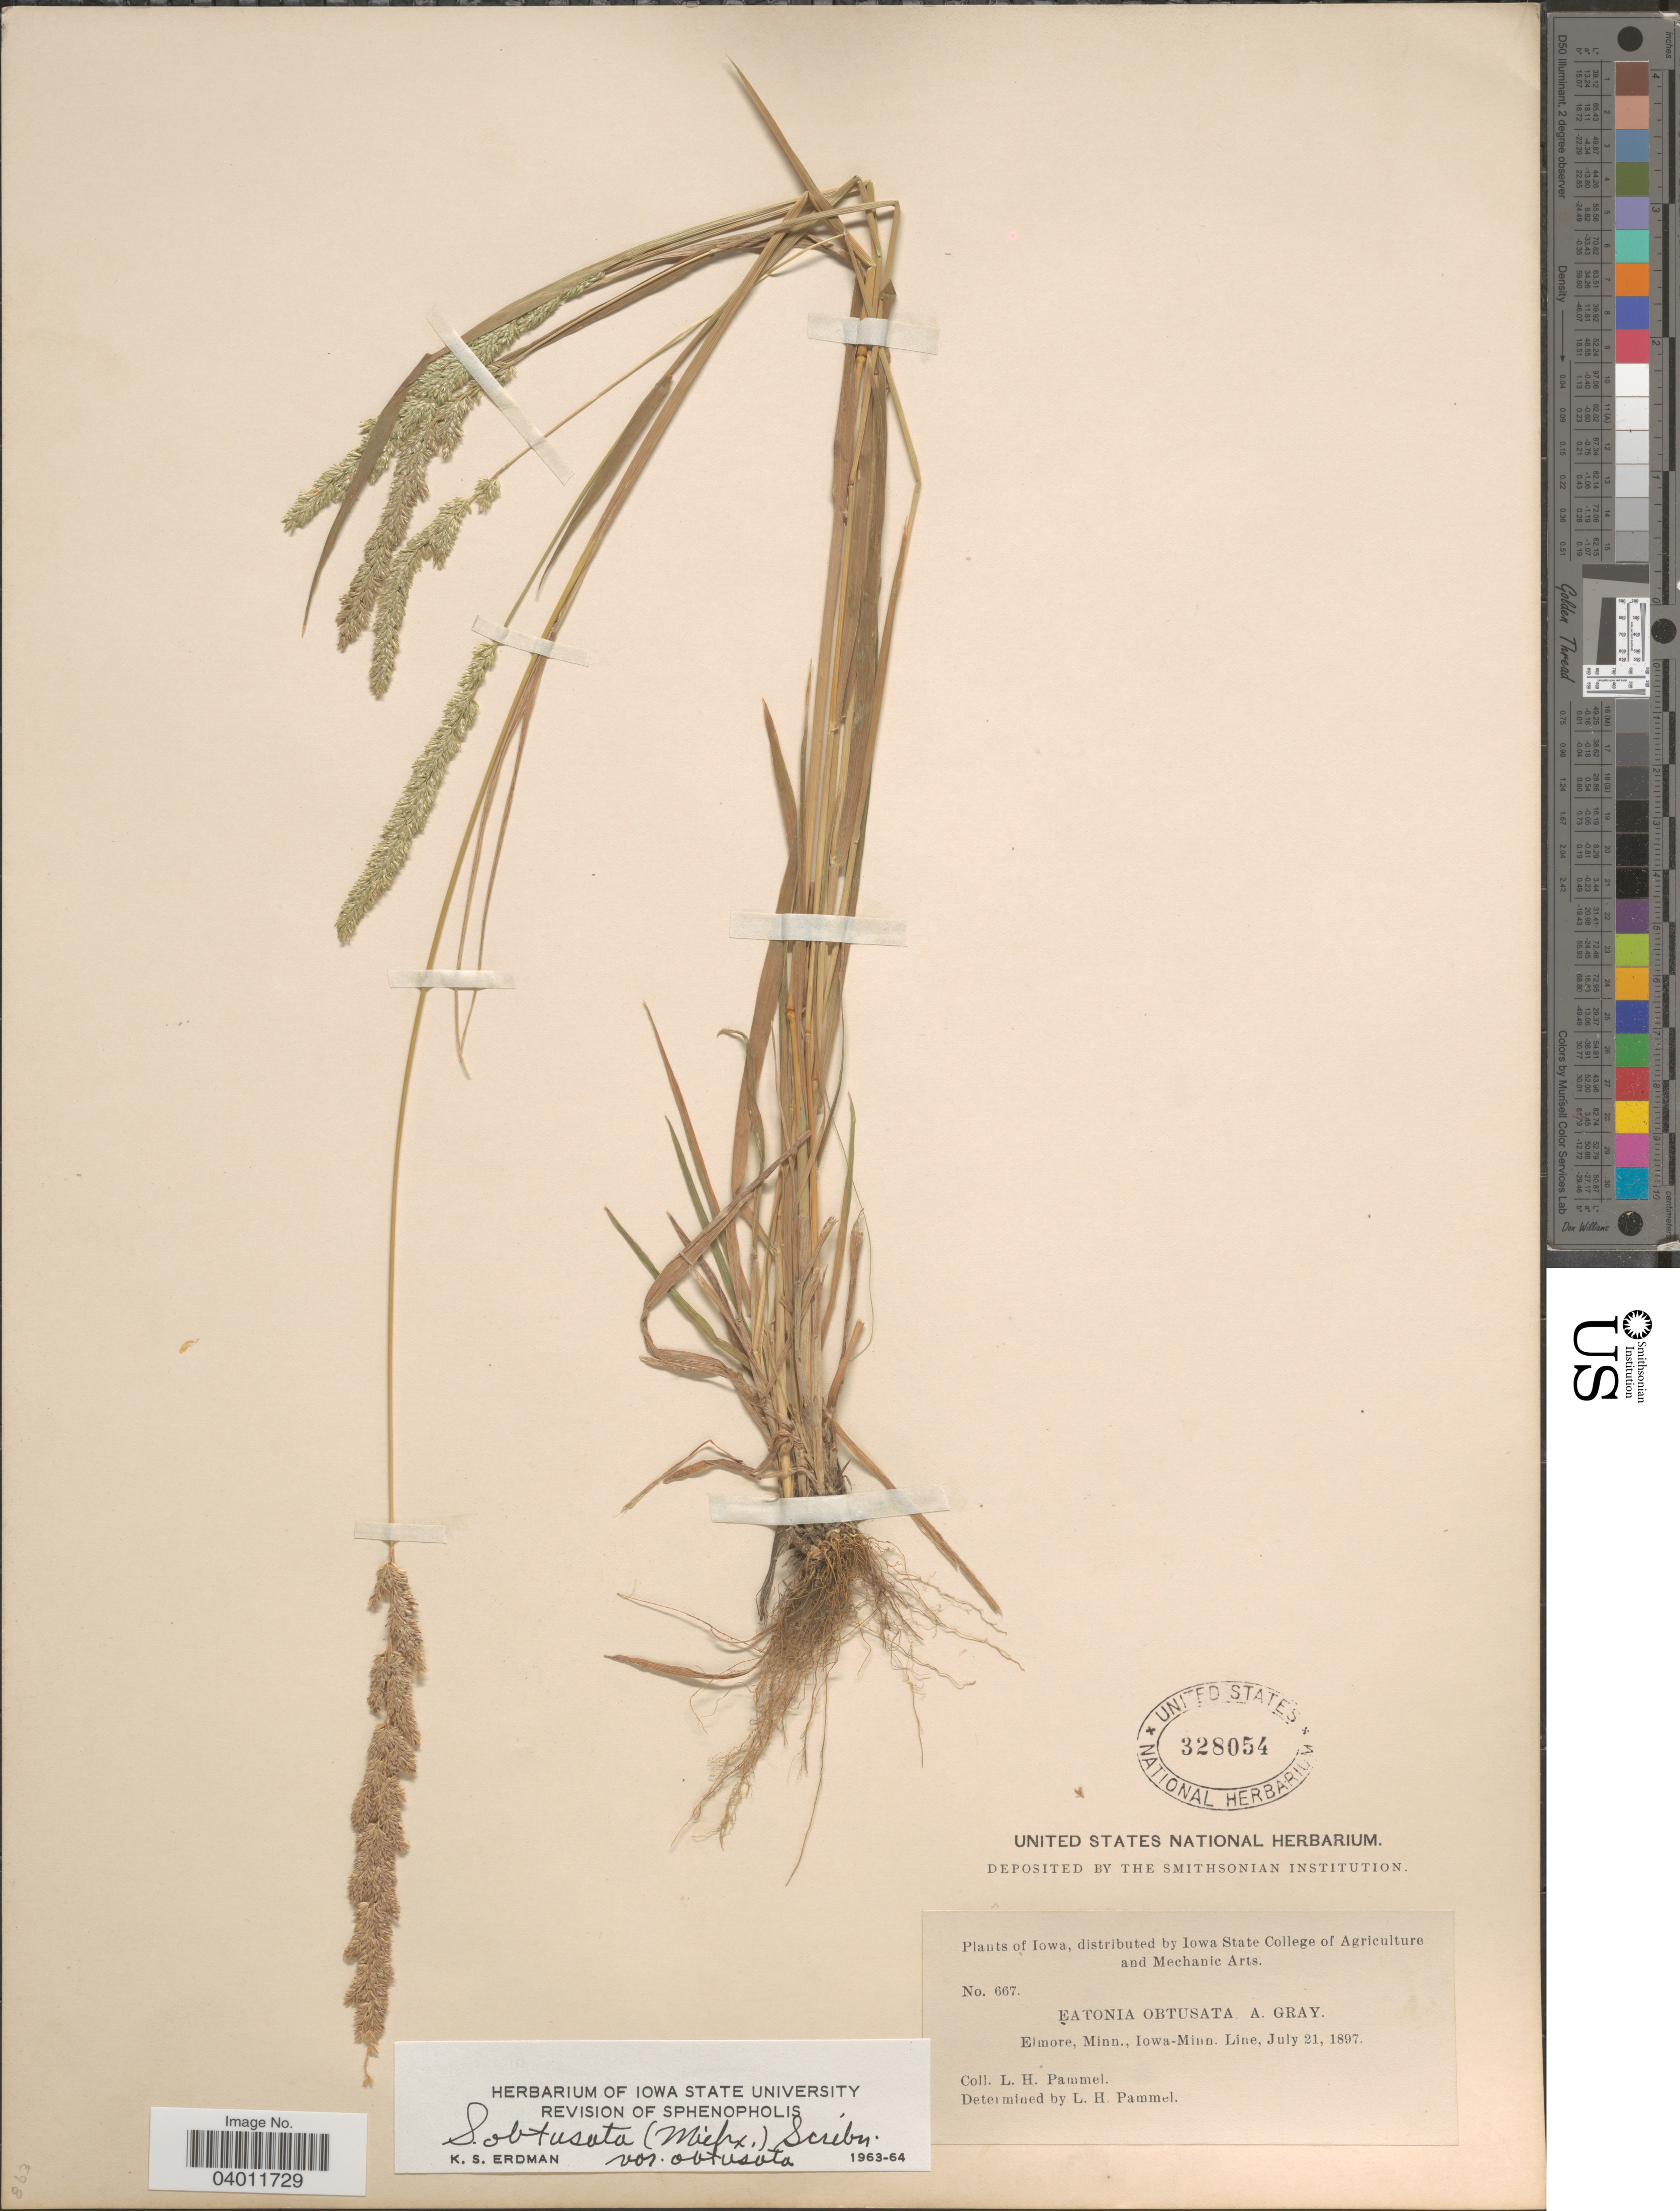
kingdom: Plantae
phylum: Tracheophyta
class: Liliopsida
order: Poales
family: Poaceae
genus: Sphenopholis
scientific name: Sphenopholis obtusata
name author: (Michx.) Scribn.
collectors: L. Pammel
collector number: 667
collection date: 1897-07-21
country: United States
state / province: Iowa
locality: Elmore, Minn., Iowa-Minn. Line.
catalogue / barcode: US 328054